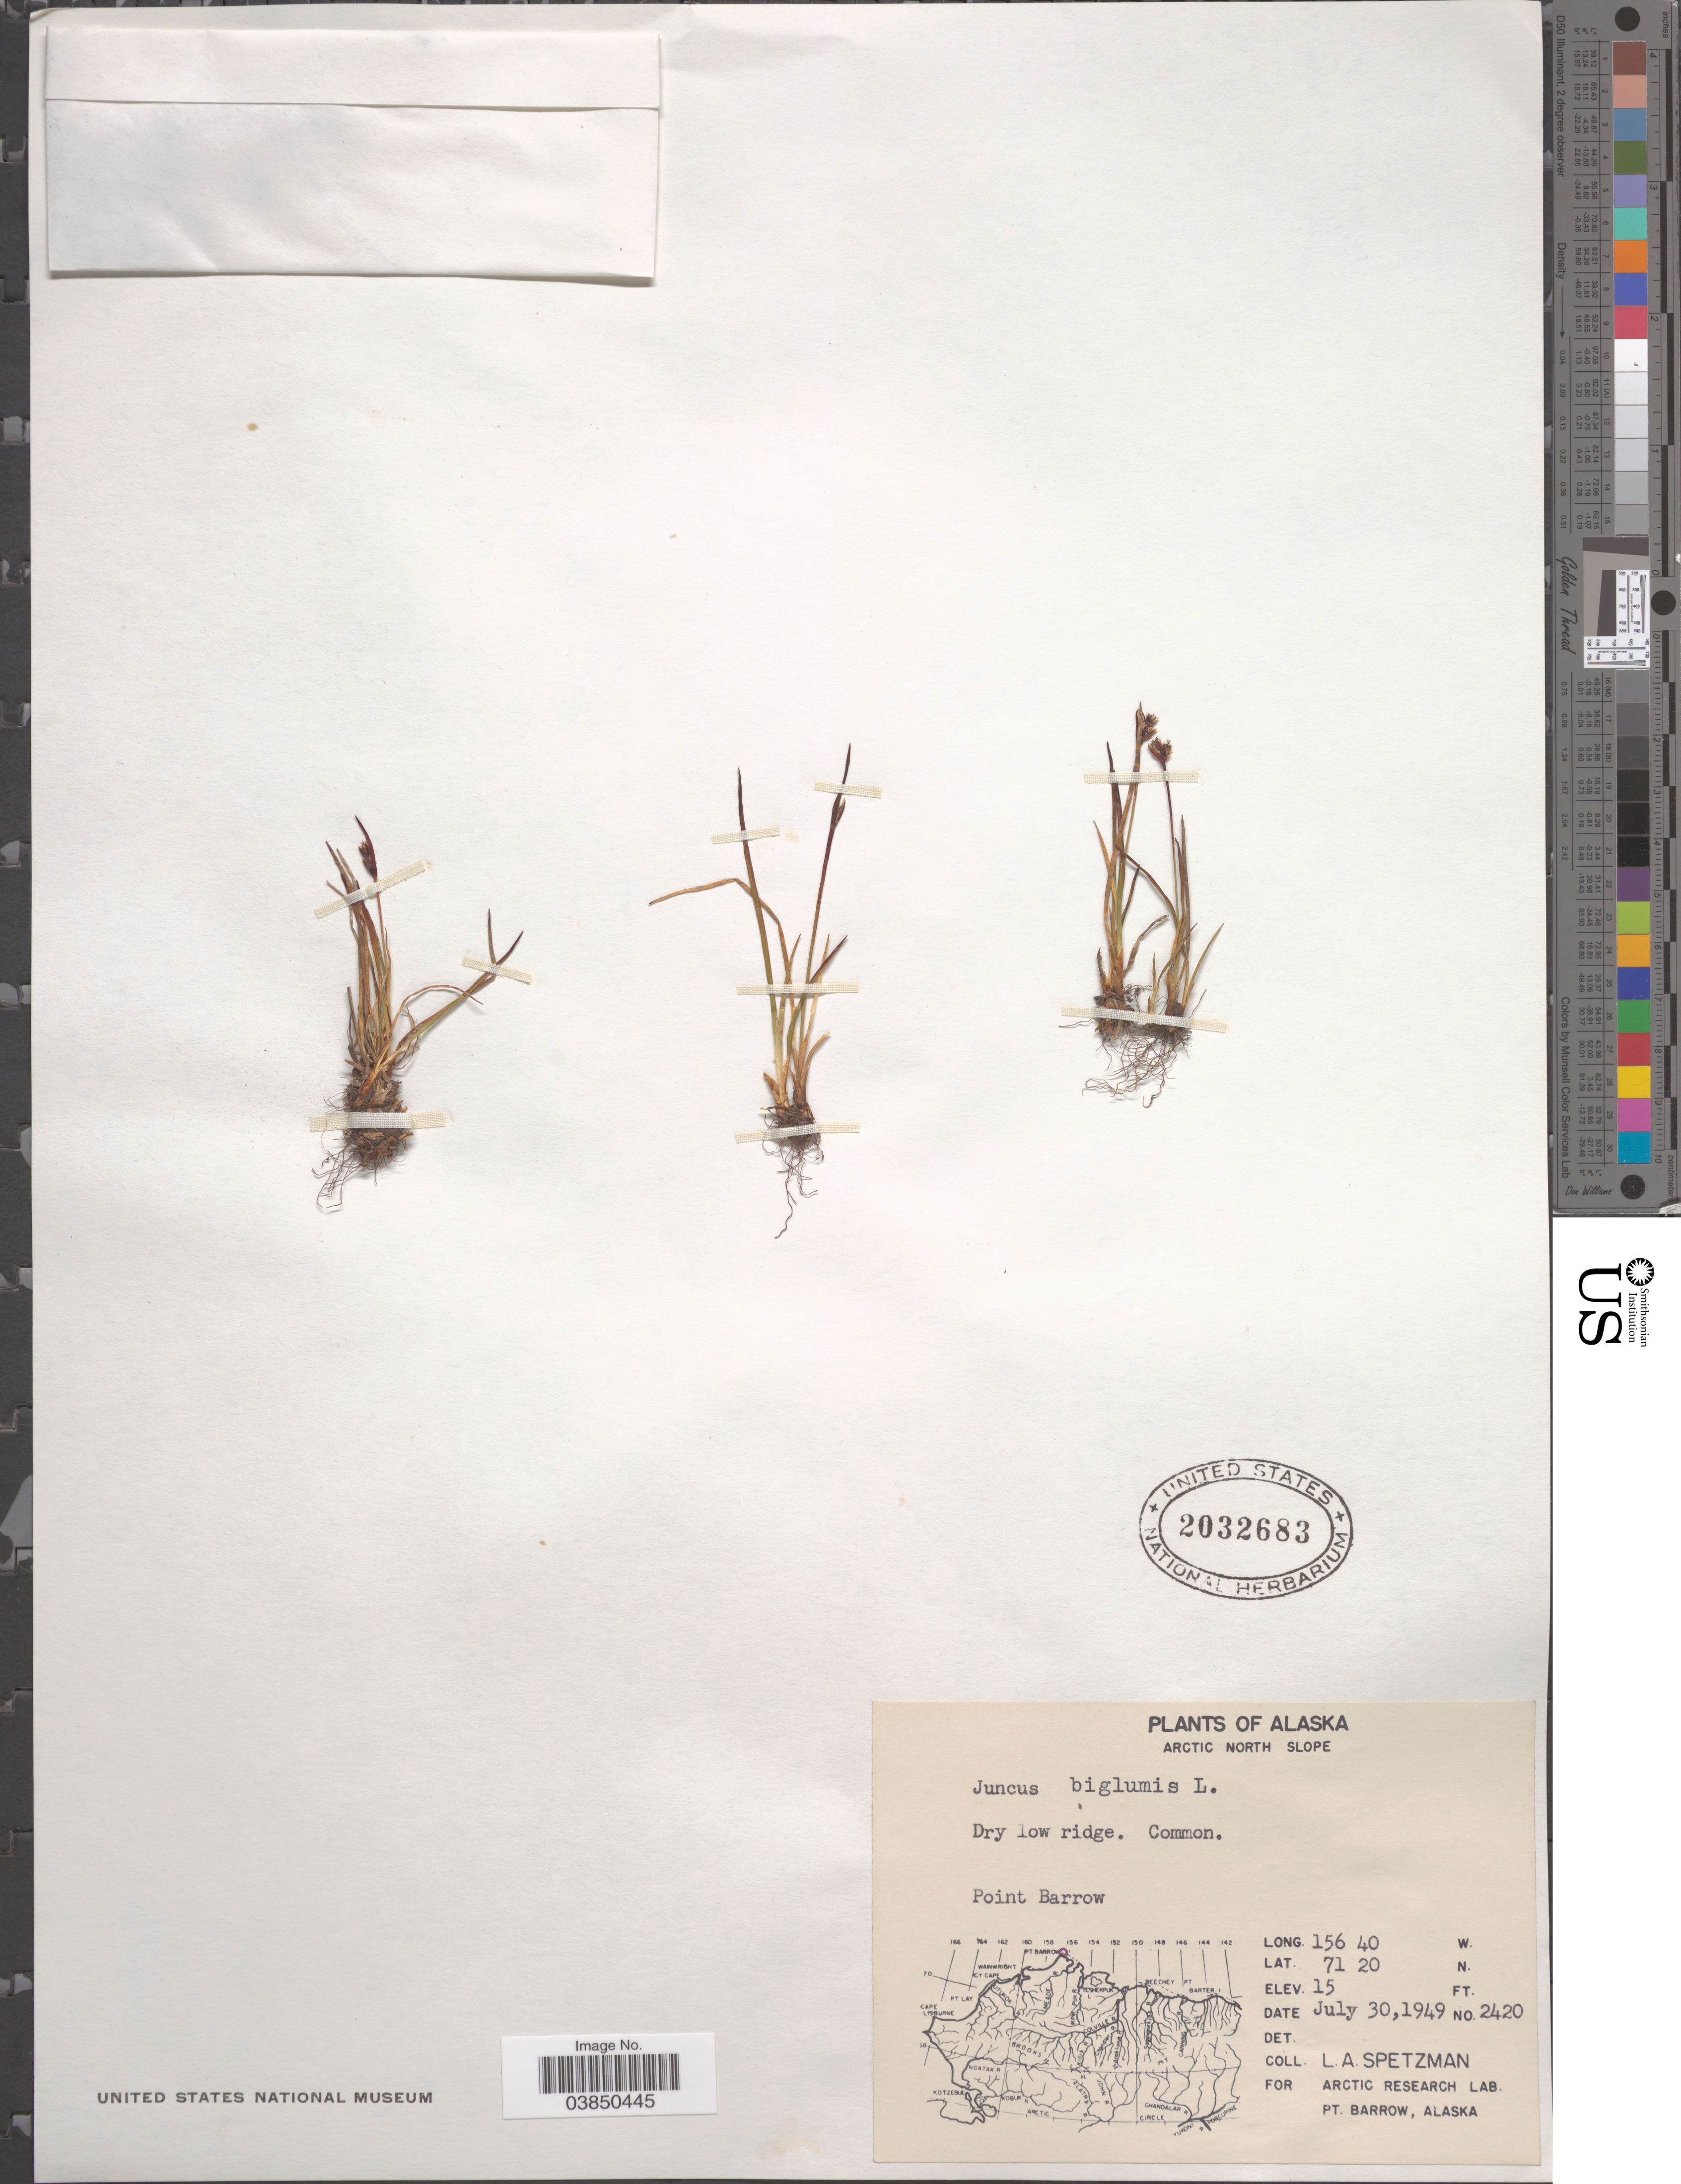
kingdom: Plantae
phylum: Tracheophyta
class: Liliopsida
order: Poales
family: Juncaceae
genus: Juncus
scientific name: Juncus biglumis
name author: L.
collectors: L. Spetzman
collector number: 2420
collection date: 1949-07-30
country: United States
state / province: Alaska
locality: Arctic North Slope. Point Barrow.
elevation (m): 5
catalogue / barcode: US 2032683